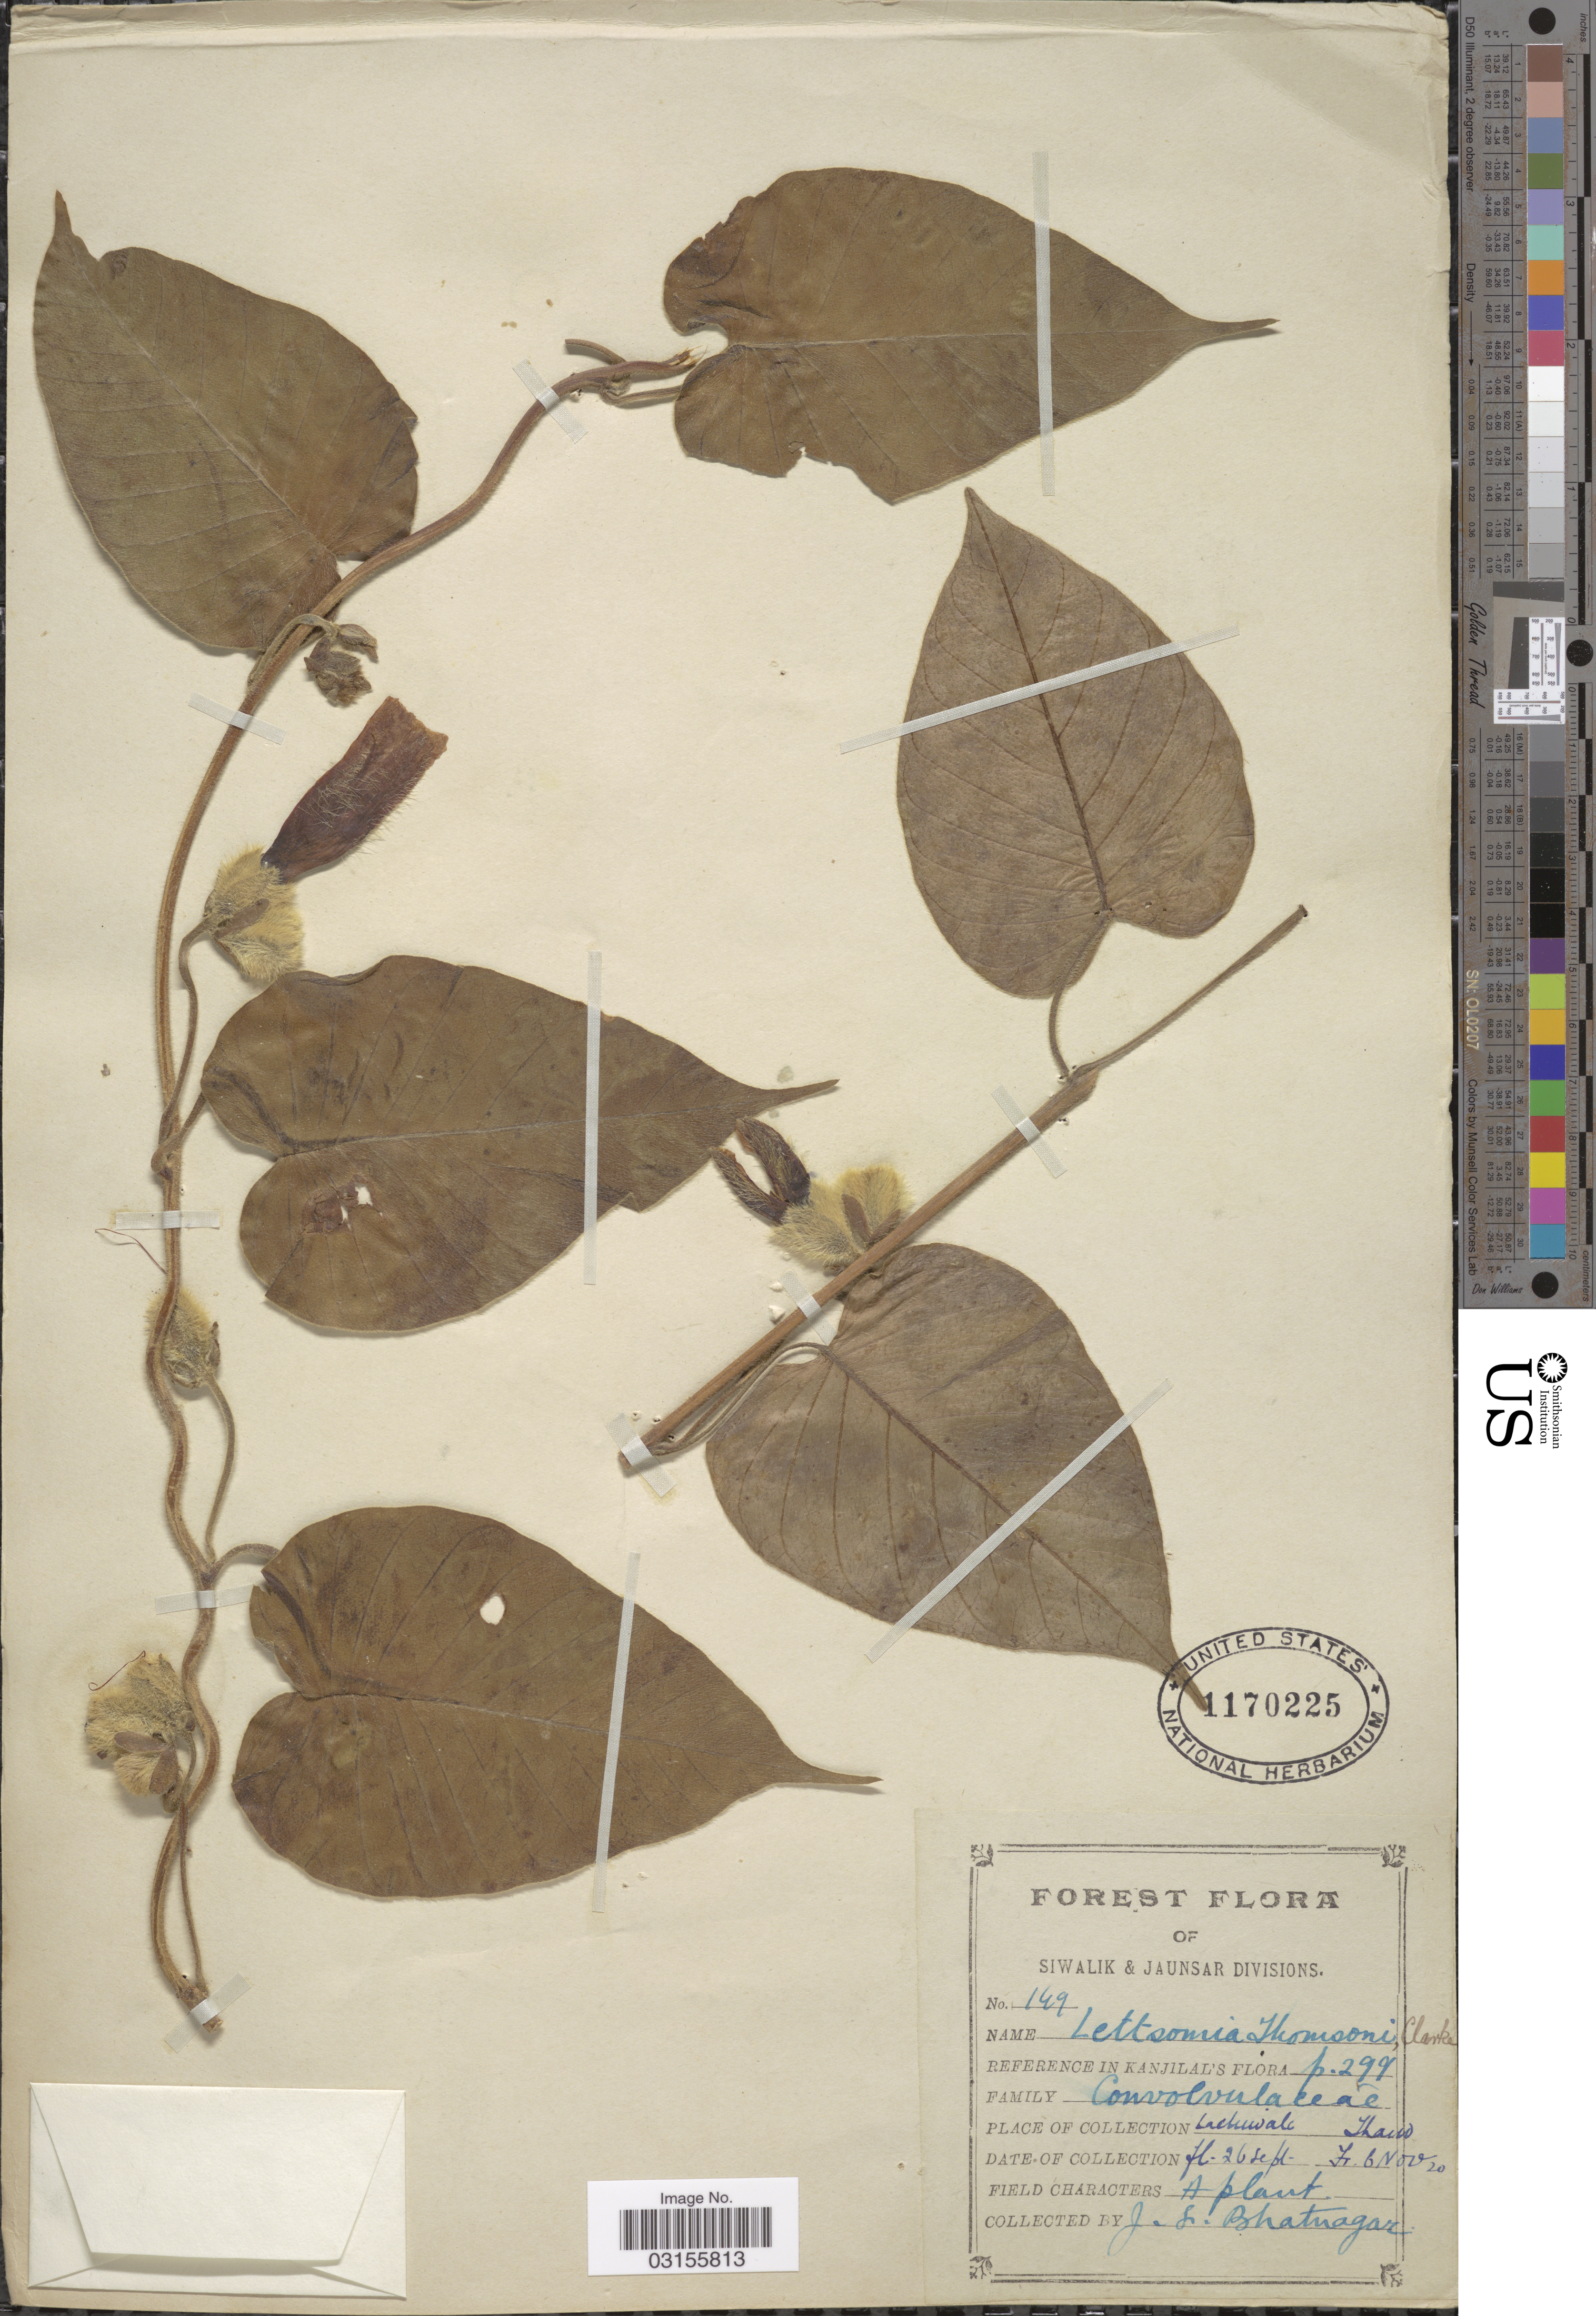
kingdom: Plantae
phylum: Tracheophyta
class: Magnoliopsida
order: Solanales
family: Convolvulaceae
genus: Argyreia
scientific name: Argyreia thomsonii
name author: (C.B. Clarke) Babu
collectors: J. Bhatuagar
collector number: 149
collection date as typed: Transcribed d/m/y: 26/9/20 to 6/11/20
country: India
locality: Siwalik & Jaunsar Divisions. Lachiwala Khasia.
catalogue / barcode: US 1170225